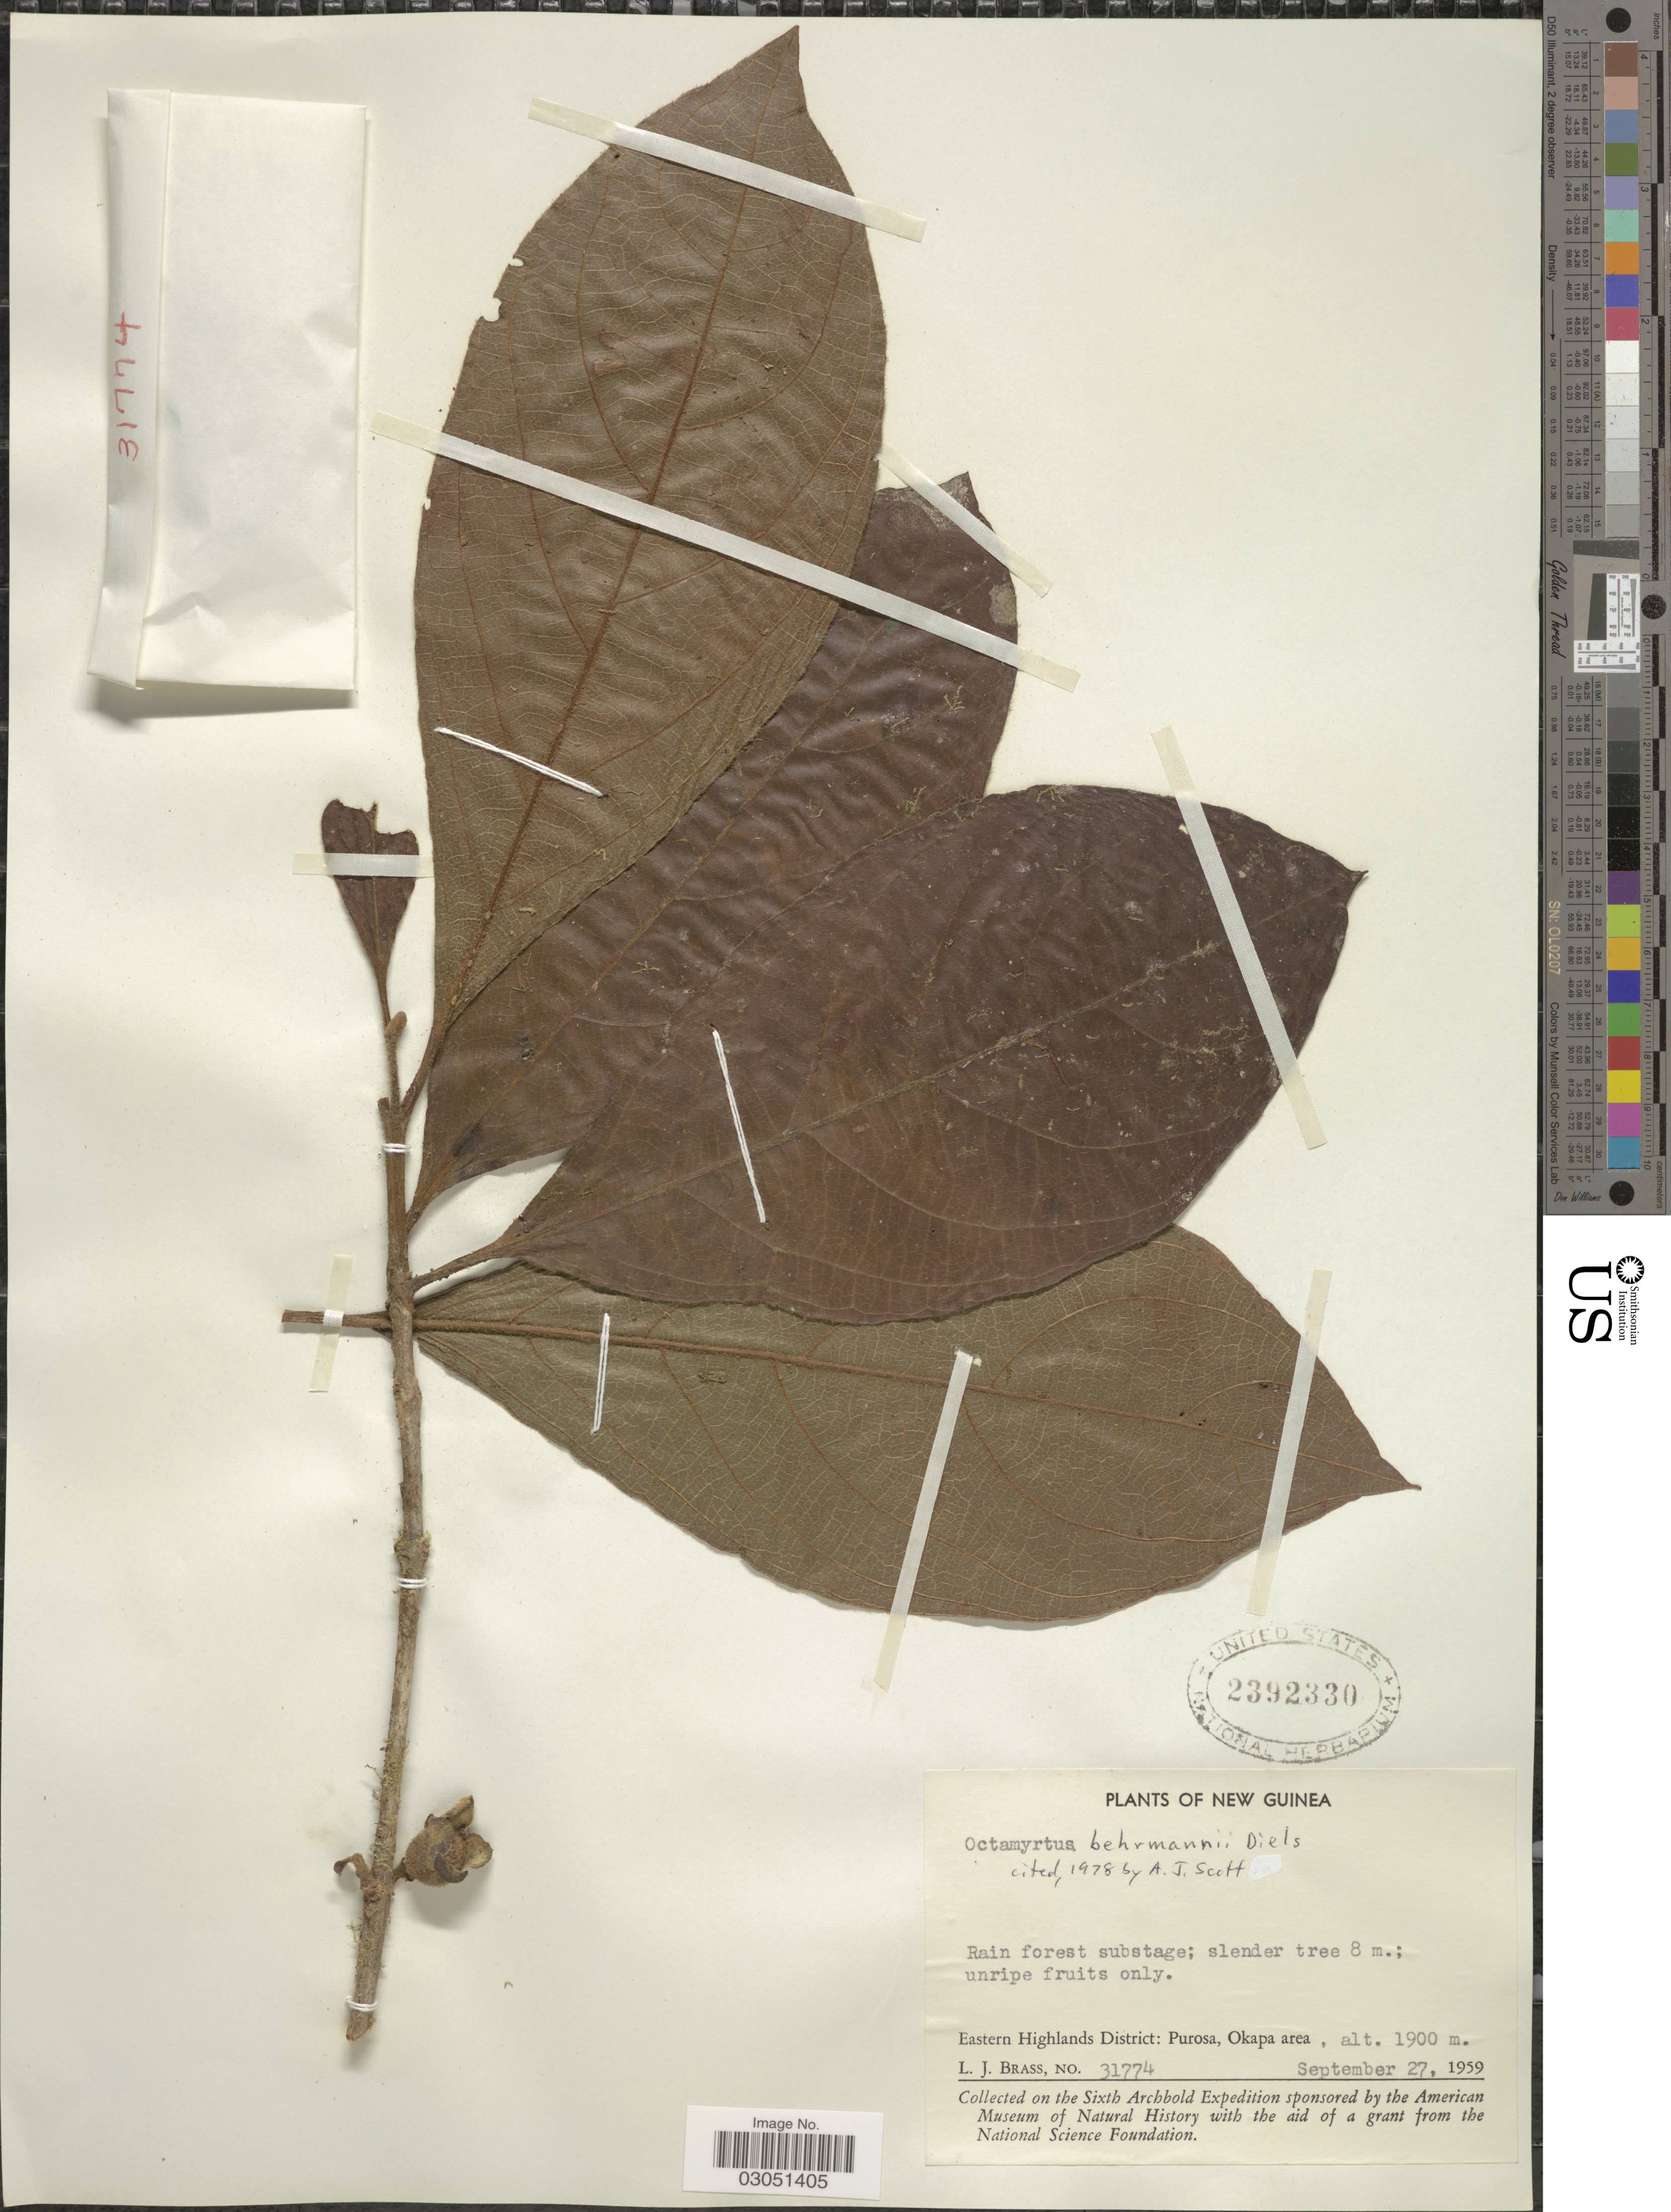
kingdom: Plantae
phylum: Tracheophyta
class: Magnoliopsida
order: Myrtales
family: Myrtaceae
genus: Octamyrtus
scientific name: Octamyrtus behrmannii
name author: Diels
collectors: L. J. Brass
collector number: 31774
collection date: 1959-09-27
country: Papua New Guinea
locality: New Guinea, Eastern Highlands District: Purosa, Okapa area.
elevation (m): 1900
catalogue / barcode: US 2392330